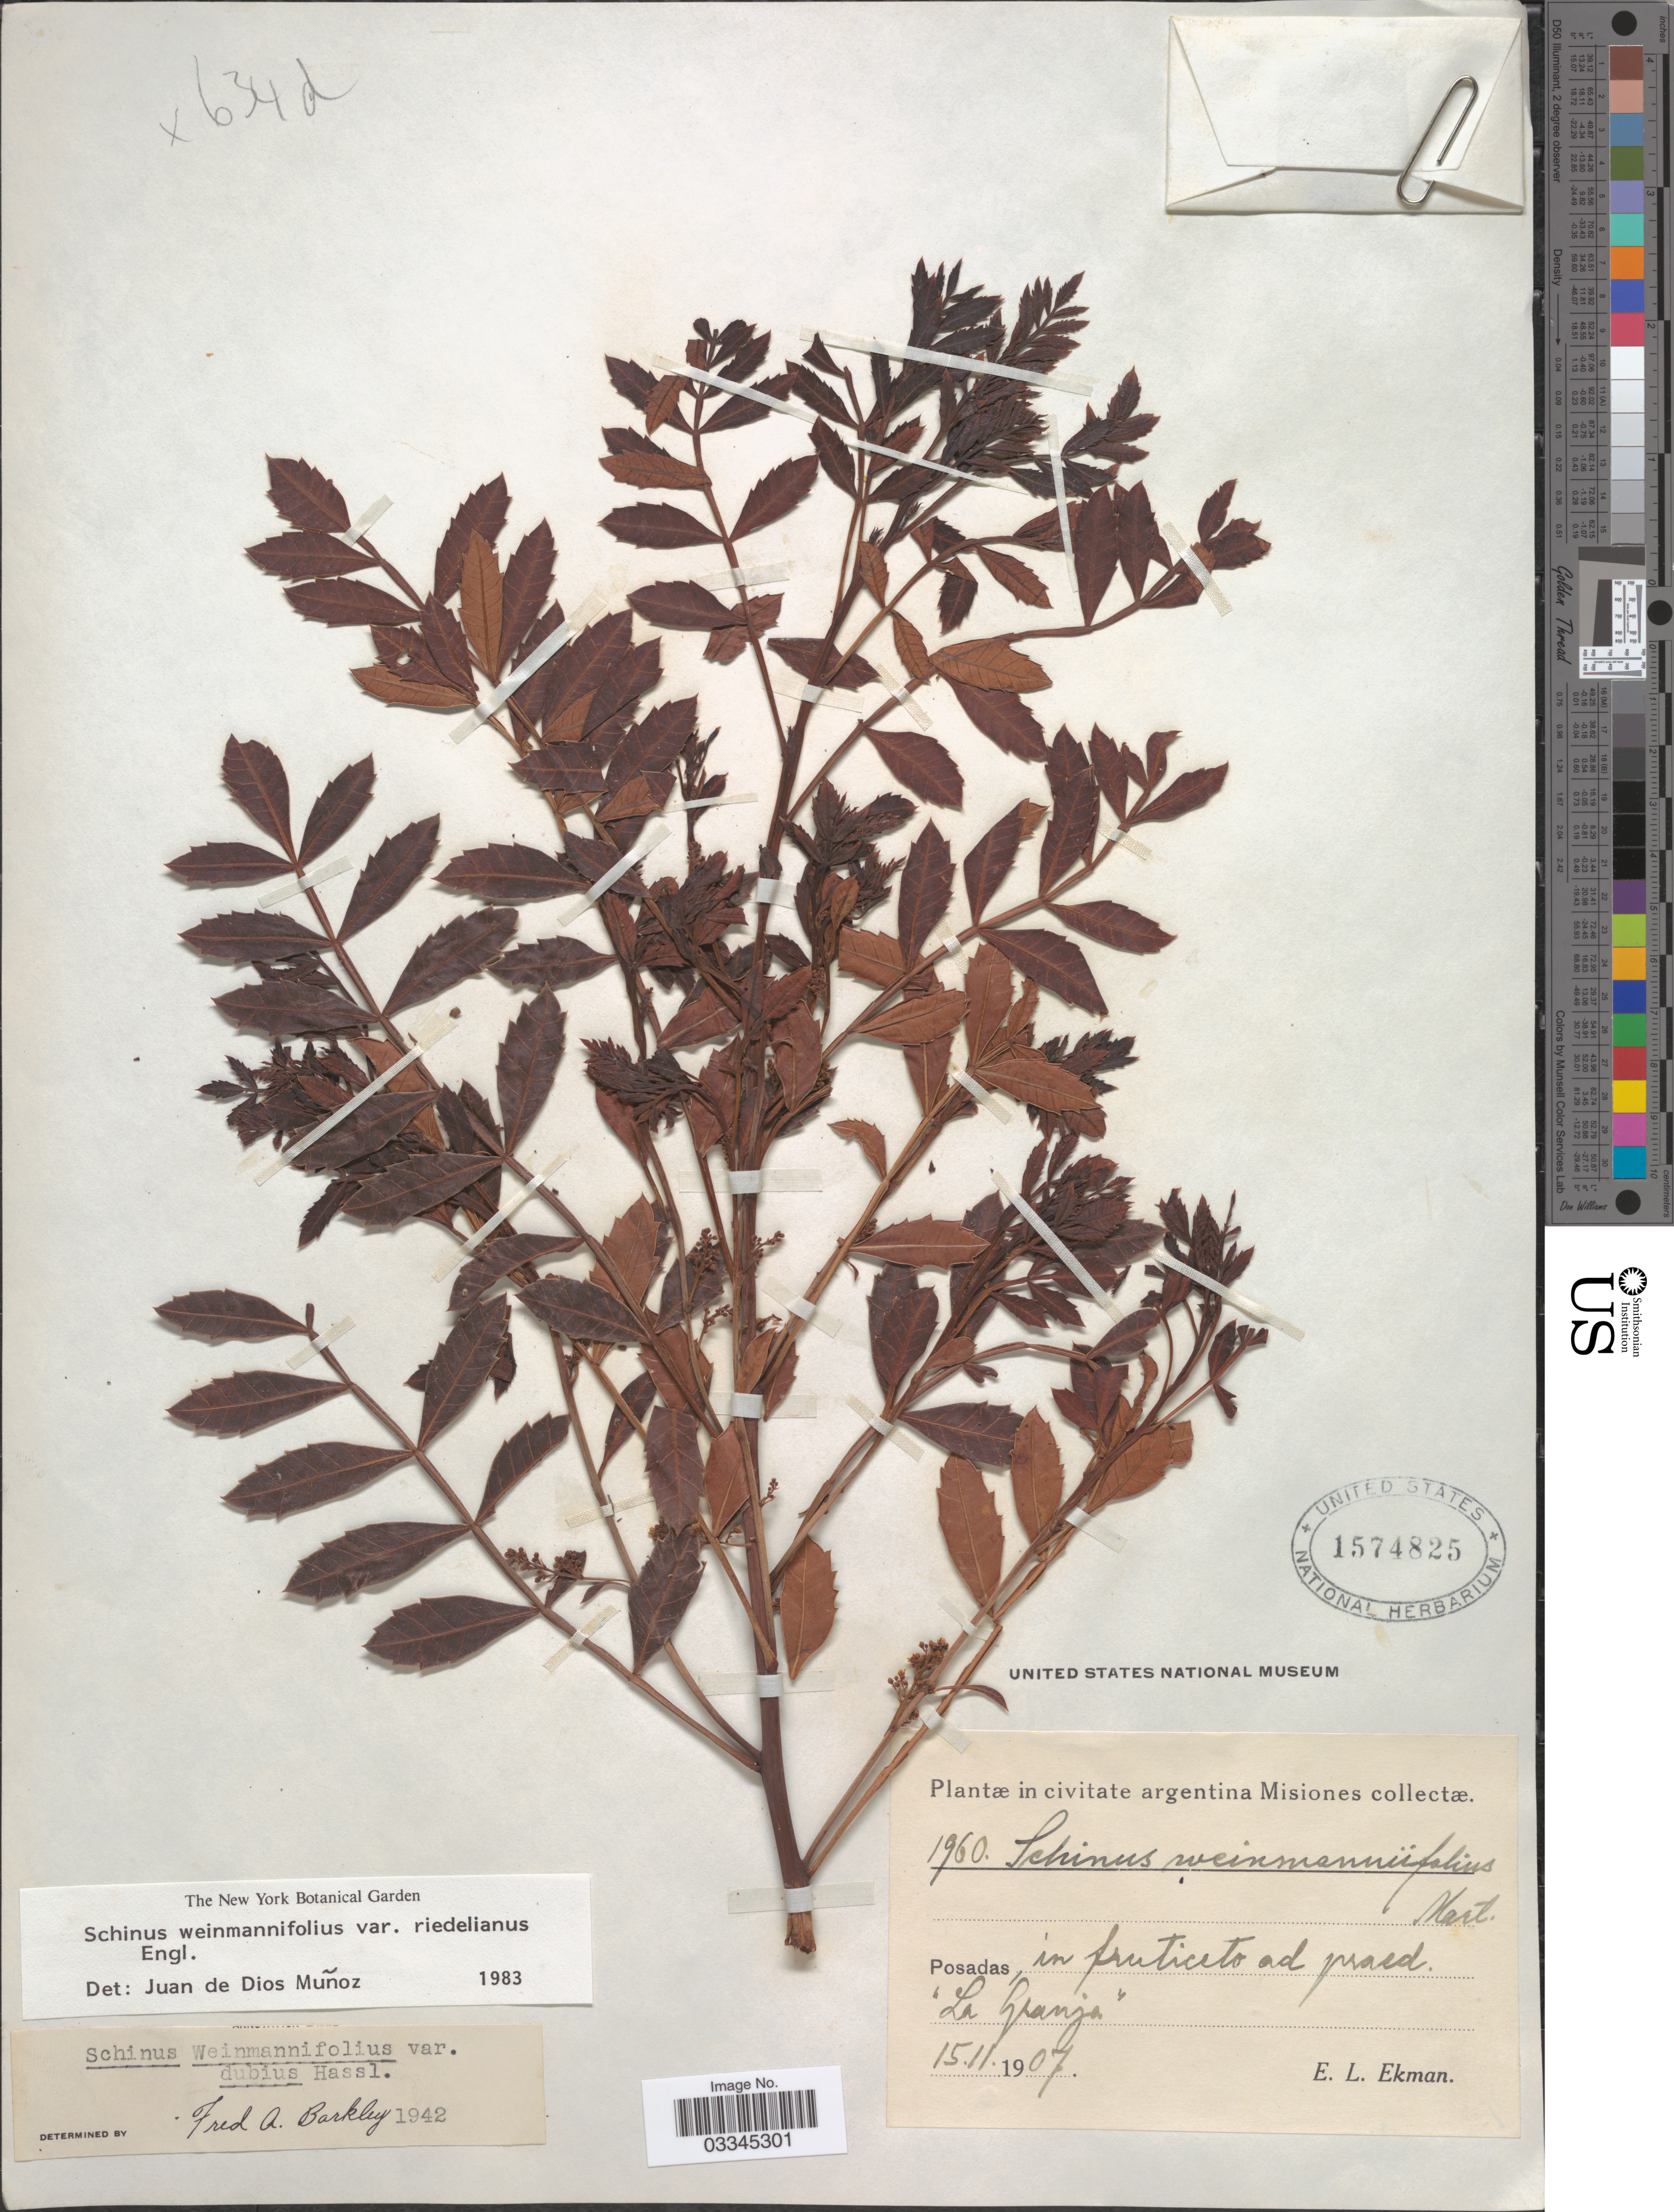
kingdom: Plantae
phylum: Tracheophyta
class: Magnoliopsida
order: Sapindales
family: Anacardiaceae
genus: Schinus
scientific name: Schinus weinmannifolia var. riedeliana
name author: Engl.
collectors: E. L. Ekman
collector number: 1960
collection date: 1907-11-15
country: Argentina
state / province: Misiones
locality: Posadas.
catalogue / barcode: US 1574825